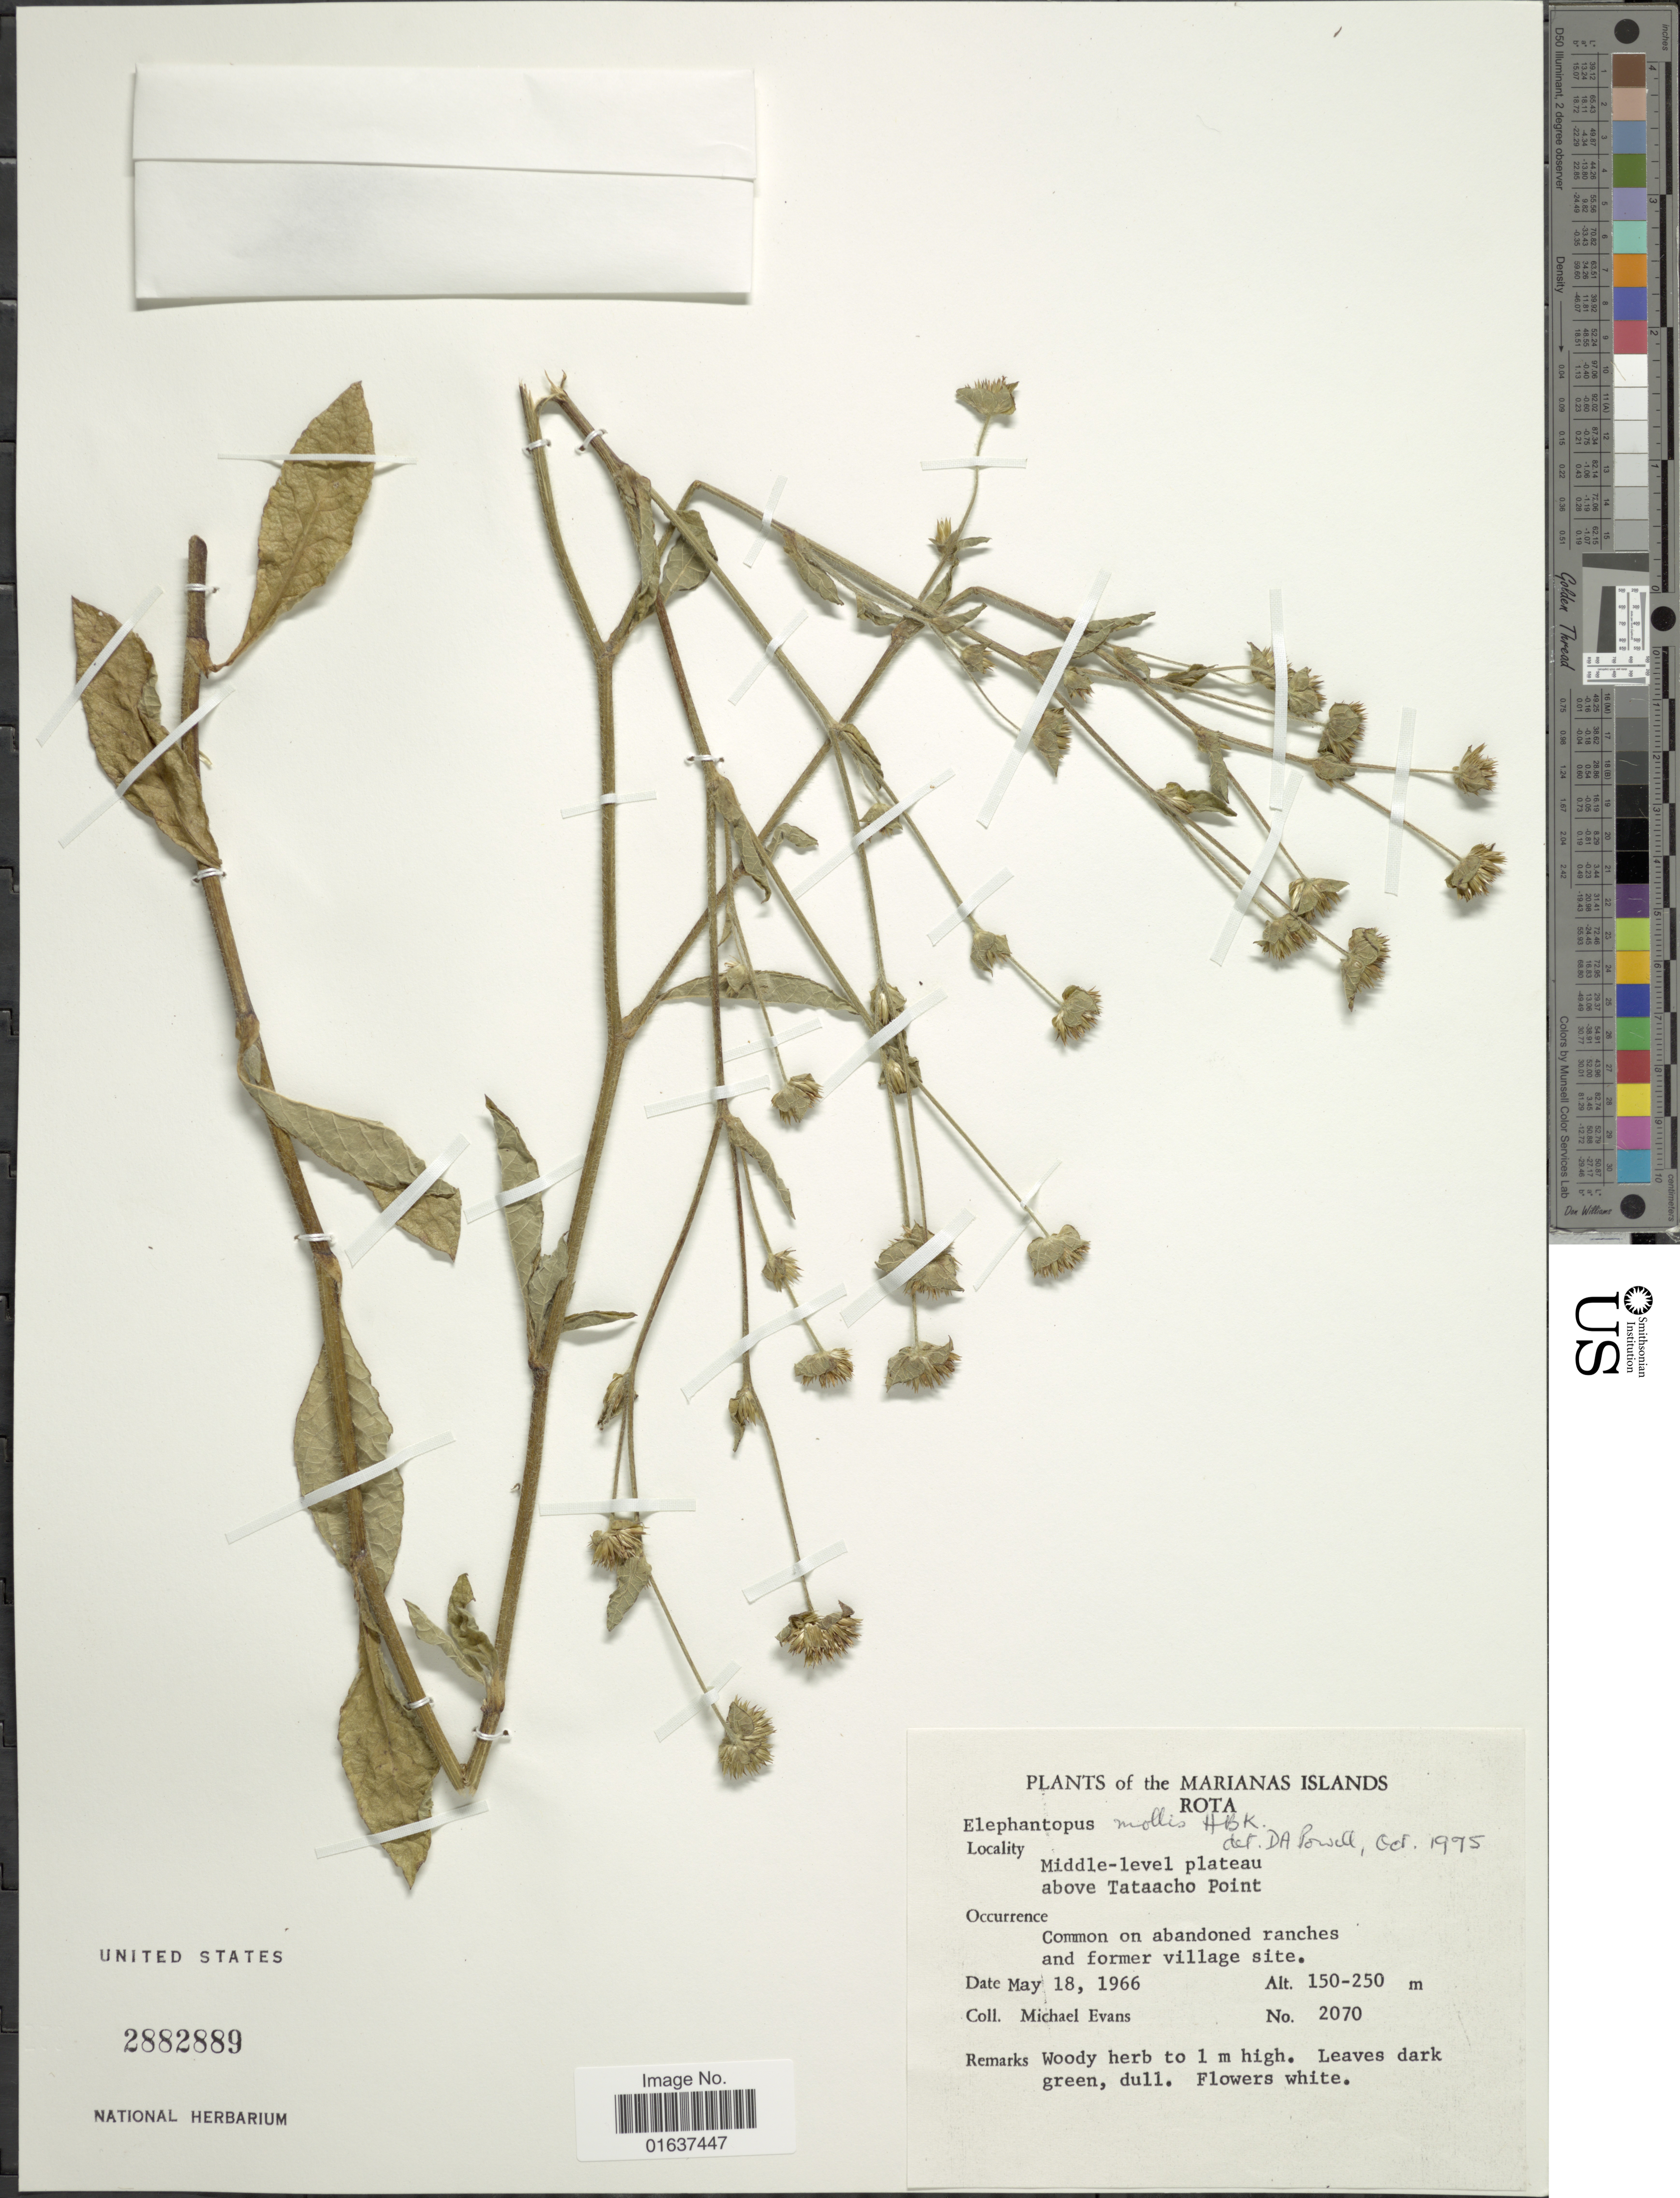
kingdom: Plantae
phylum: Tracheophyta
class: Magnoliopsida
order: Asterales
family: Asteraceae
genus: Elephantopus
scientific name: Elephantopus mollis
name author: Kunth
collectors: M. Evans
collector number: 2070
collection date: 1966-05-18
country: Northern Mariana Islands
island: Rota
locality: Rota. Middle-level plateau above Tataacho Point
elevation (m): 150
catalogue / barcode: US 2882889